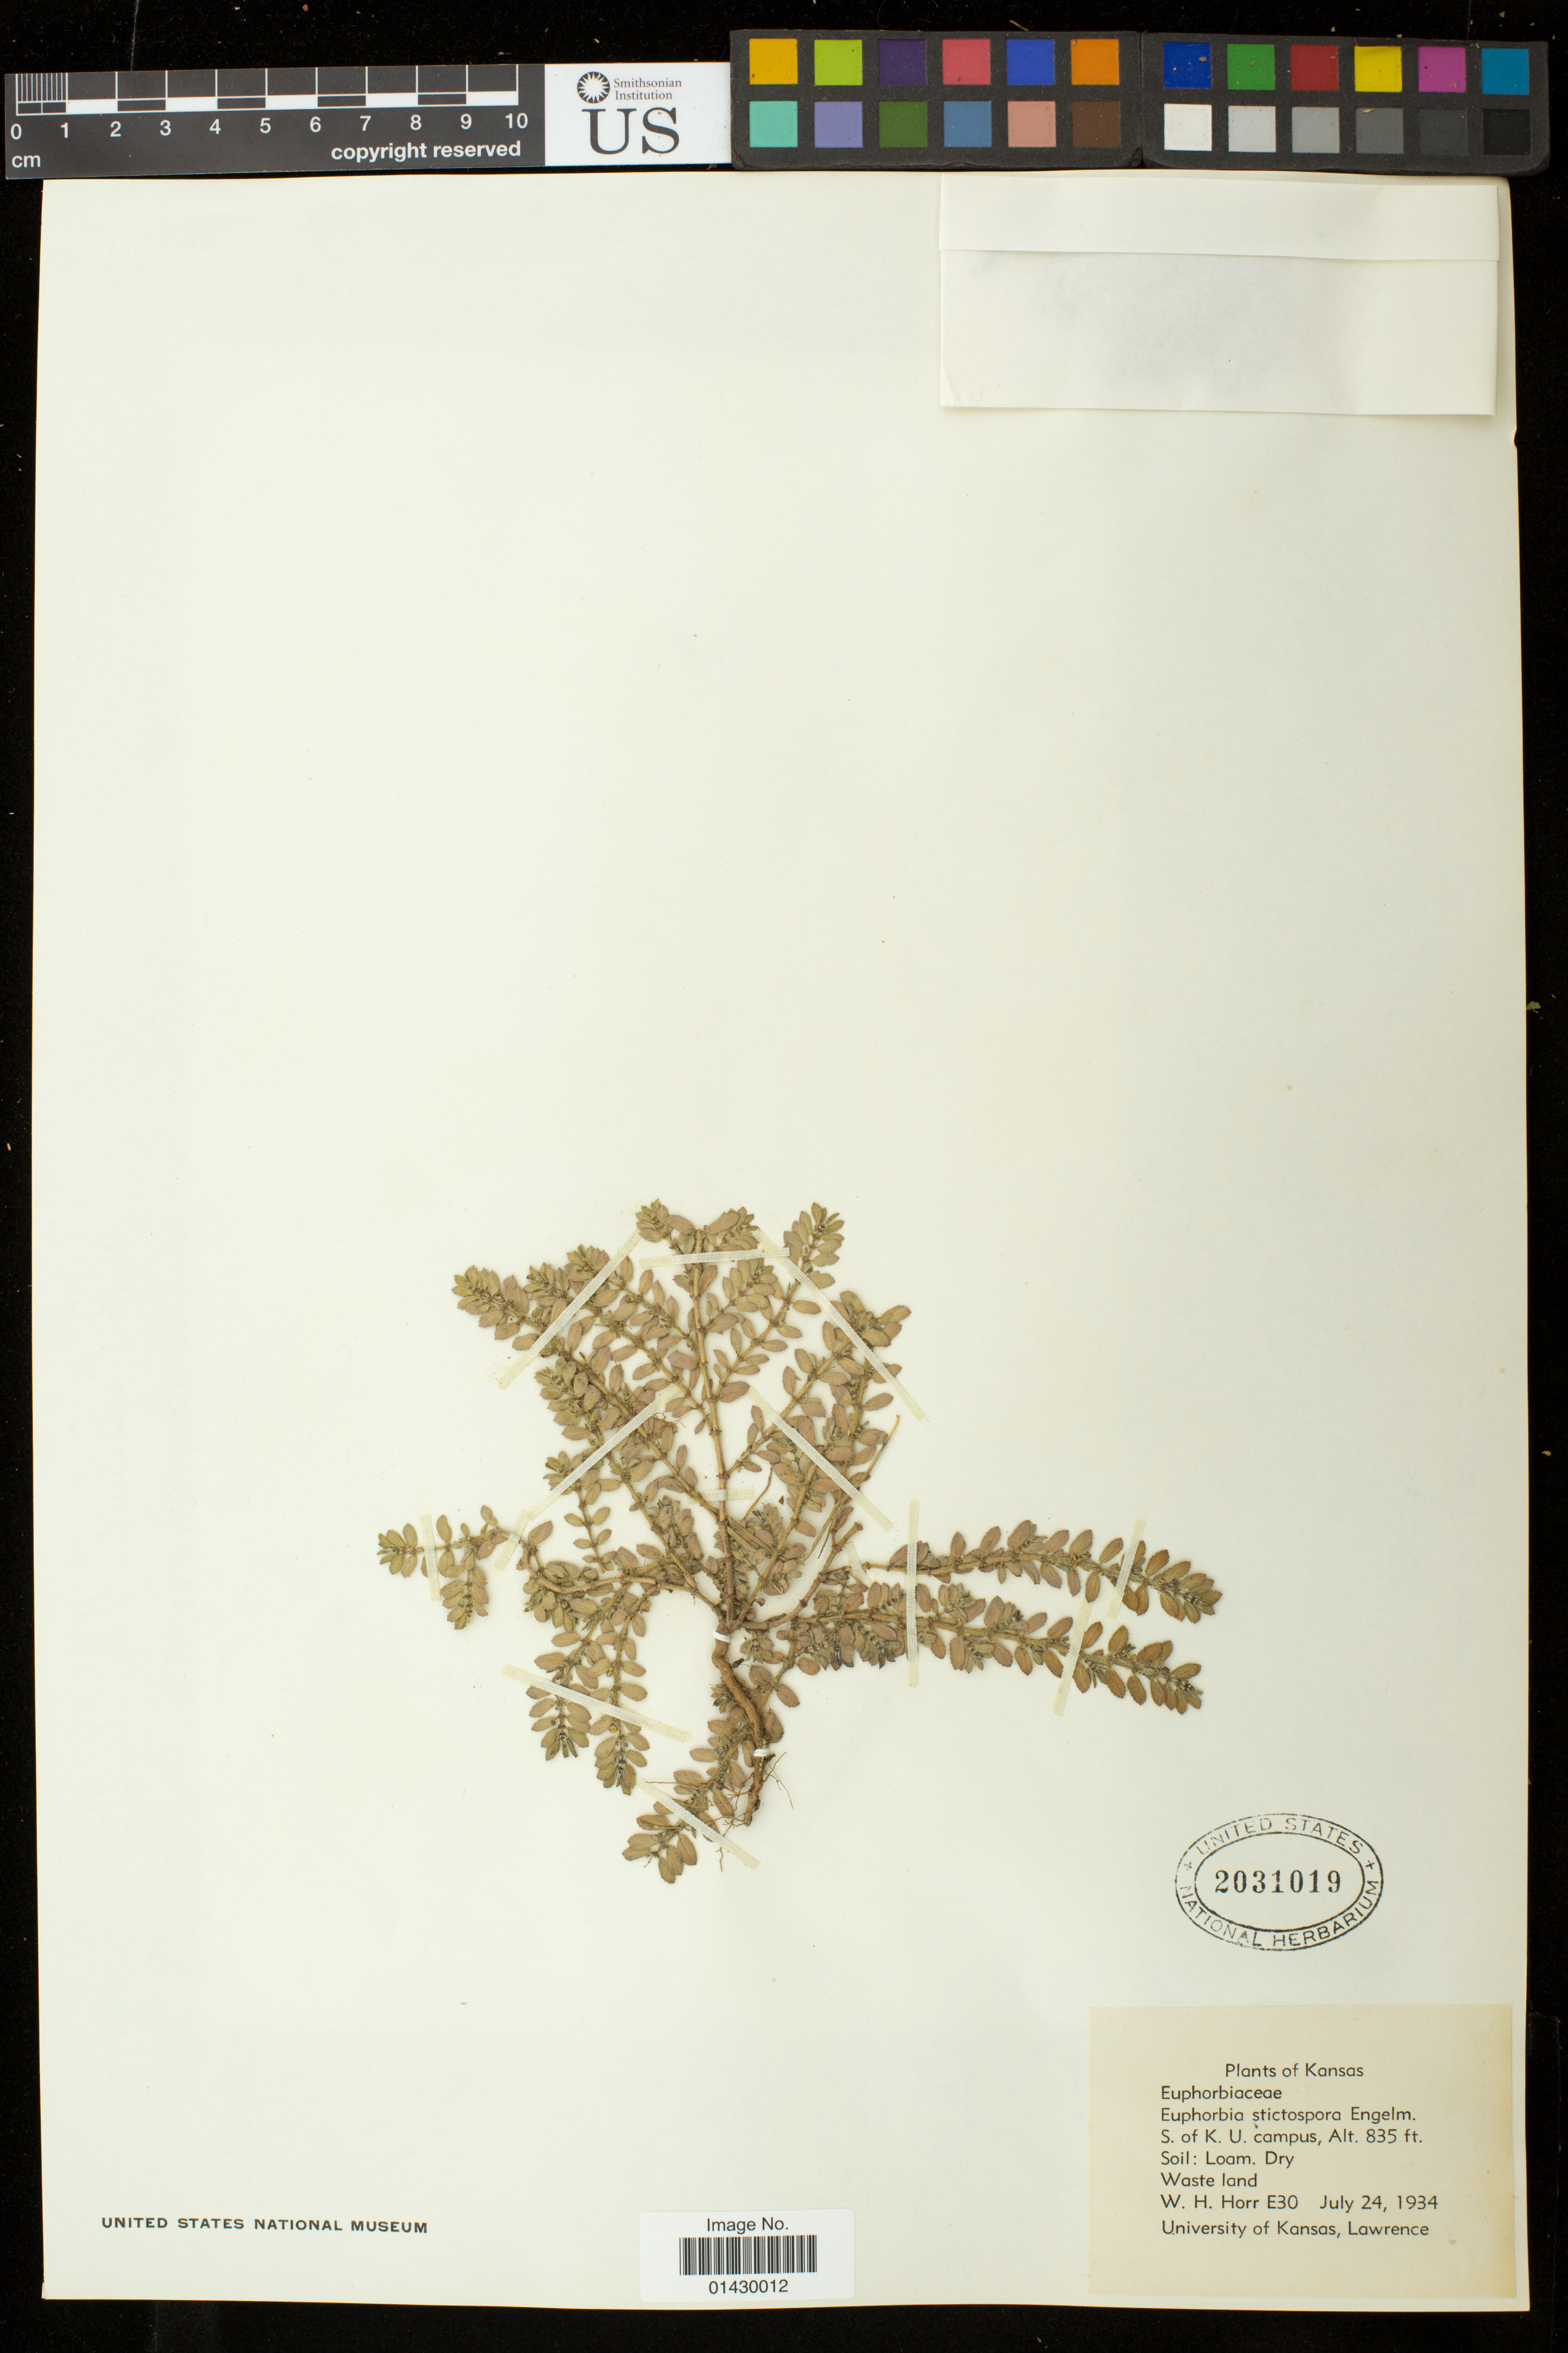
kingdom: Plantae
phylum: Tracheophyta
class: Magnoliopsida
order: Malpighiales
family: Euphorbiaceae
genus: Euphorbia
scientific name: Euphorbia stictospora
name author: Engelm.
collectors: W. H. Horr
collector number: E30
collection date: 1934-07-24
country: United States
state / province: Kansas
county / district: Douglas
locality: S. of K.U. campus, Alt. 835 ft; University of Kansas, Lawrence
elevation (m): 255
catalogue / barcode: US 2031019